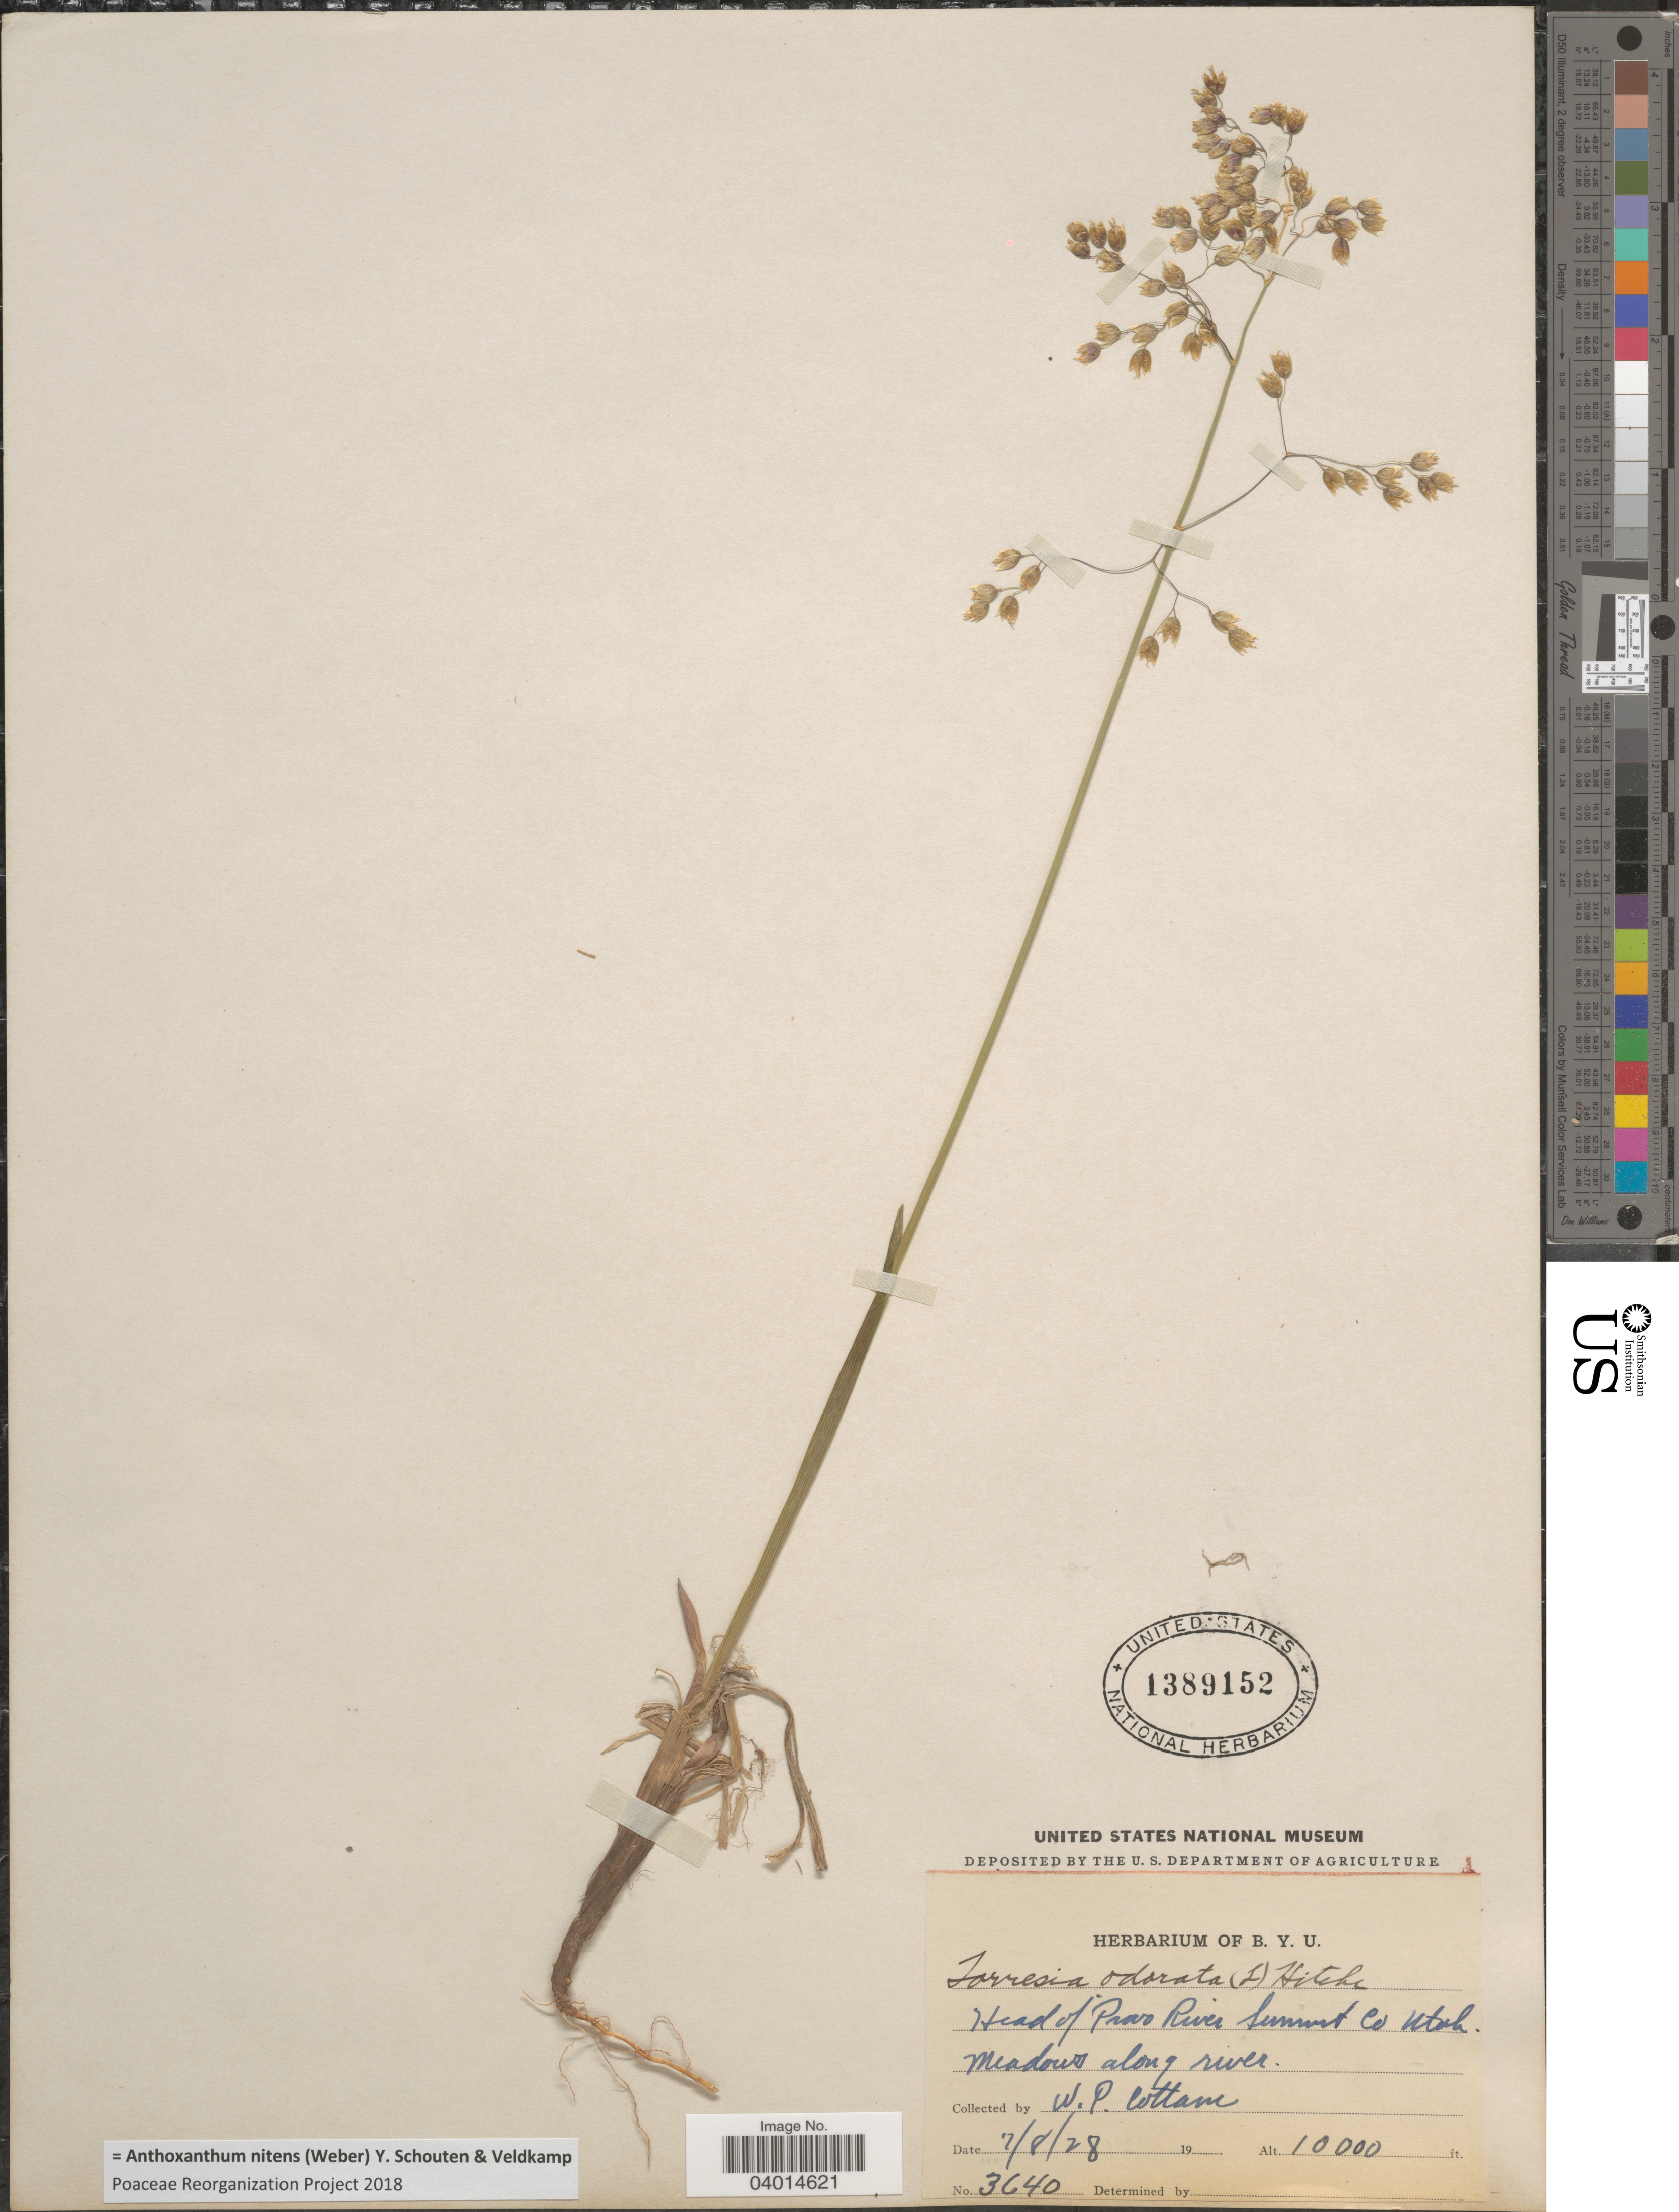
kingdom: Plantae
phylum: Tracheophyta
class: Liliopsida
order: Poales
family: Poaceae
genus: Anthoxanthum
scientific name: Anthoxanthum nitens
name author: (G.H. Weber) R.T.A. Schouten & Veldkamp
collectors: W. Cottam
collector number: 3640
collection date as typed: Transcribed d/m/y: 8/7/28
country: United States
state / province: Utah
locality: Head of Provo River. Summit Co.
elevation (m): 3048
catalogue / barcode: US 1389152